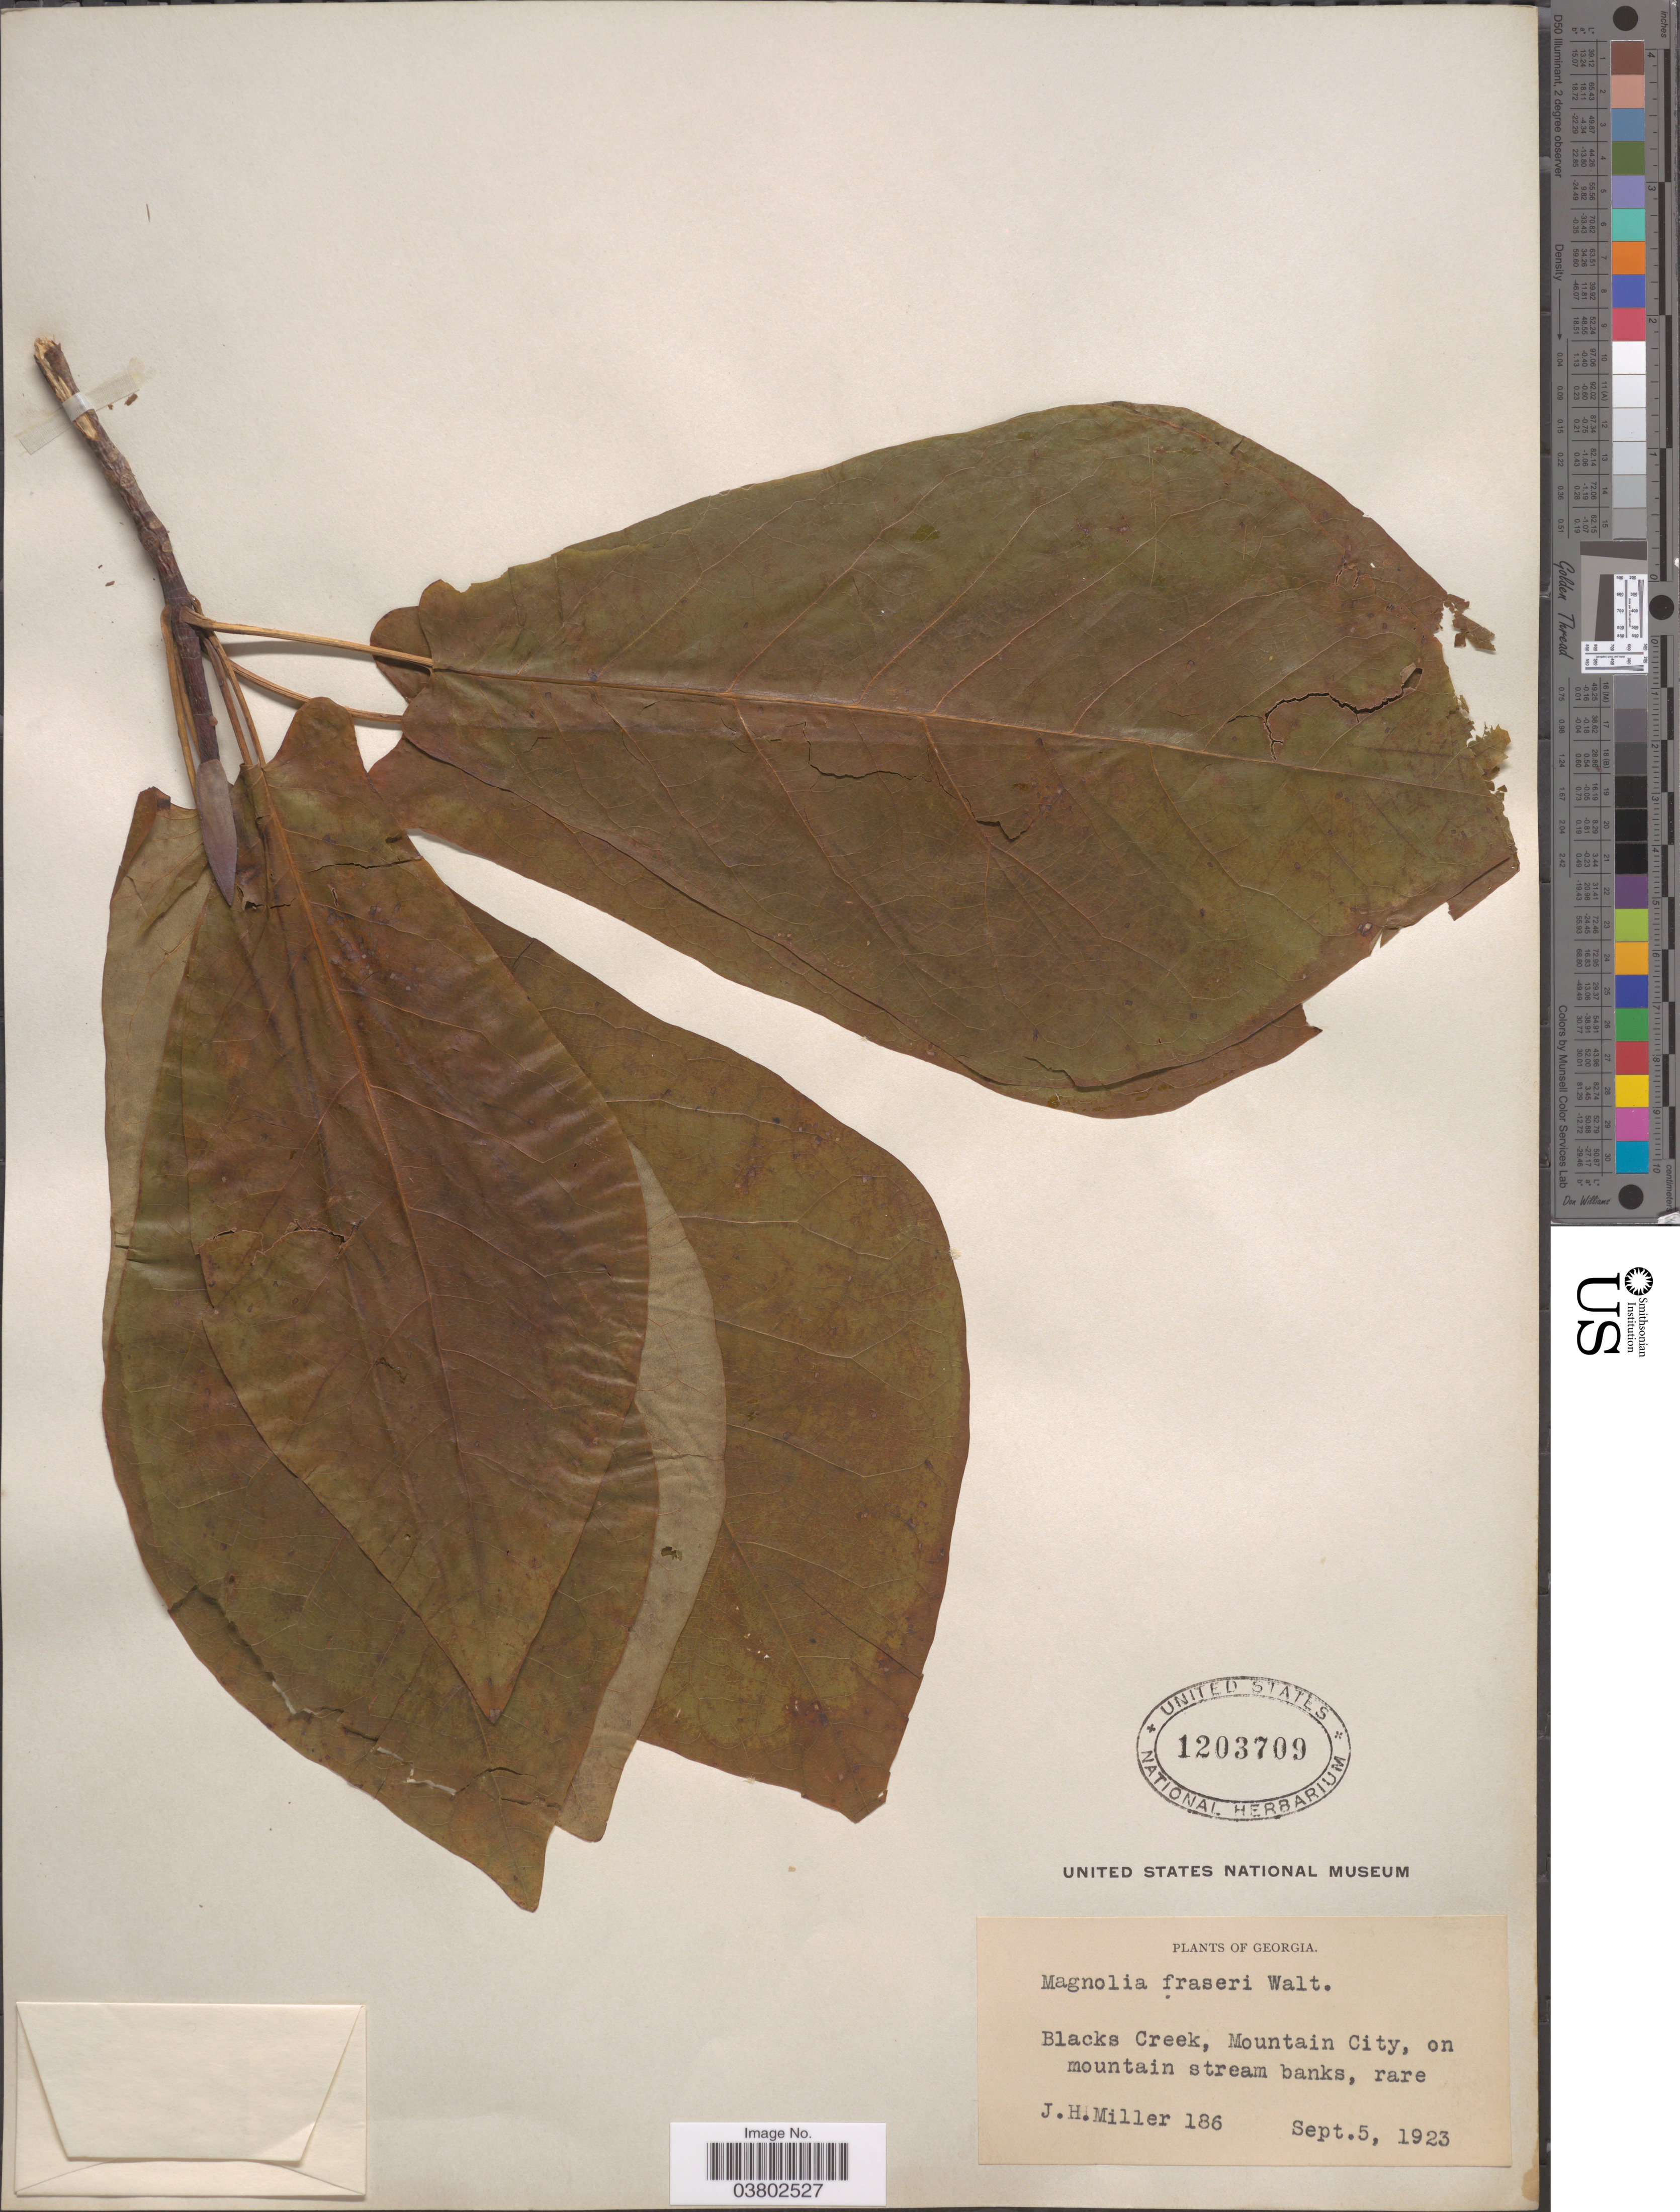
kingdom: Plantae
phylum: Tracheophyta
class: Magnoliopsida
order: Magnoliales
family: Magnoliaceae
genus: Magnolia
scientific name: Magnolia fraseri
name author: Walter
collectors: J. H. Miller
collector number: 186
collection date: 1923-09-05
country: United States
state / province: Georgia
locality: Blacks Creek, Mountain City.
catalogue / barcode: US 1203709